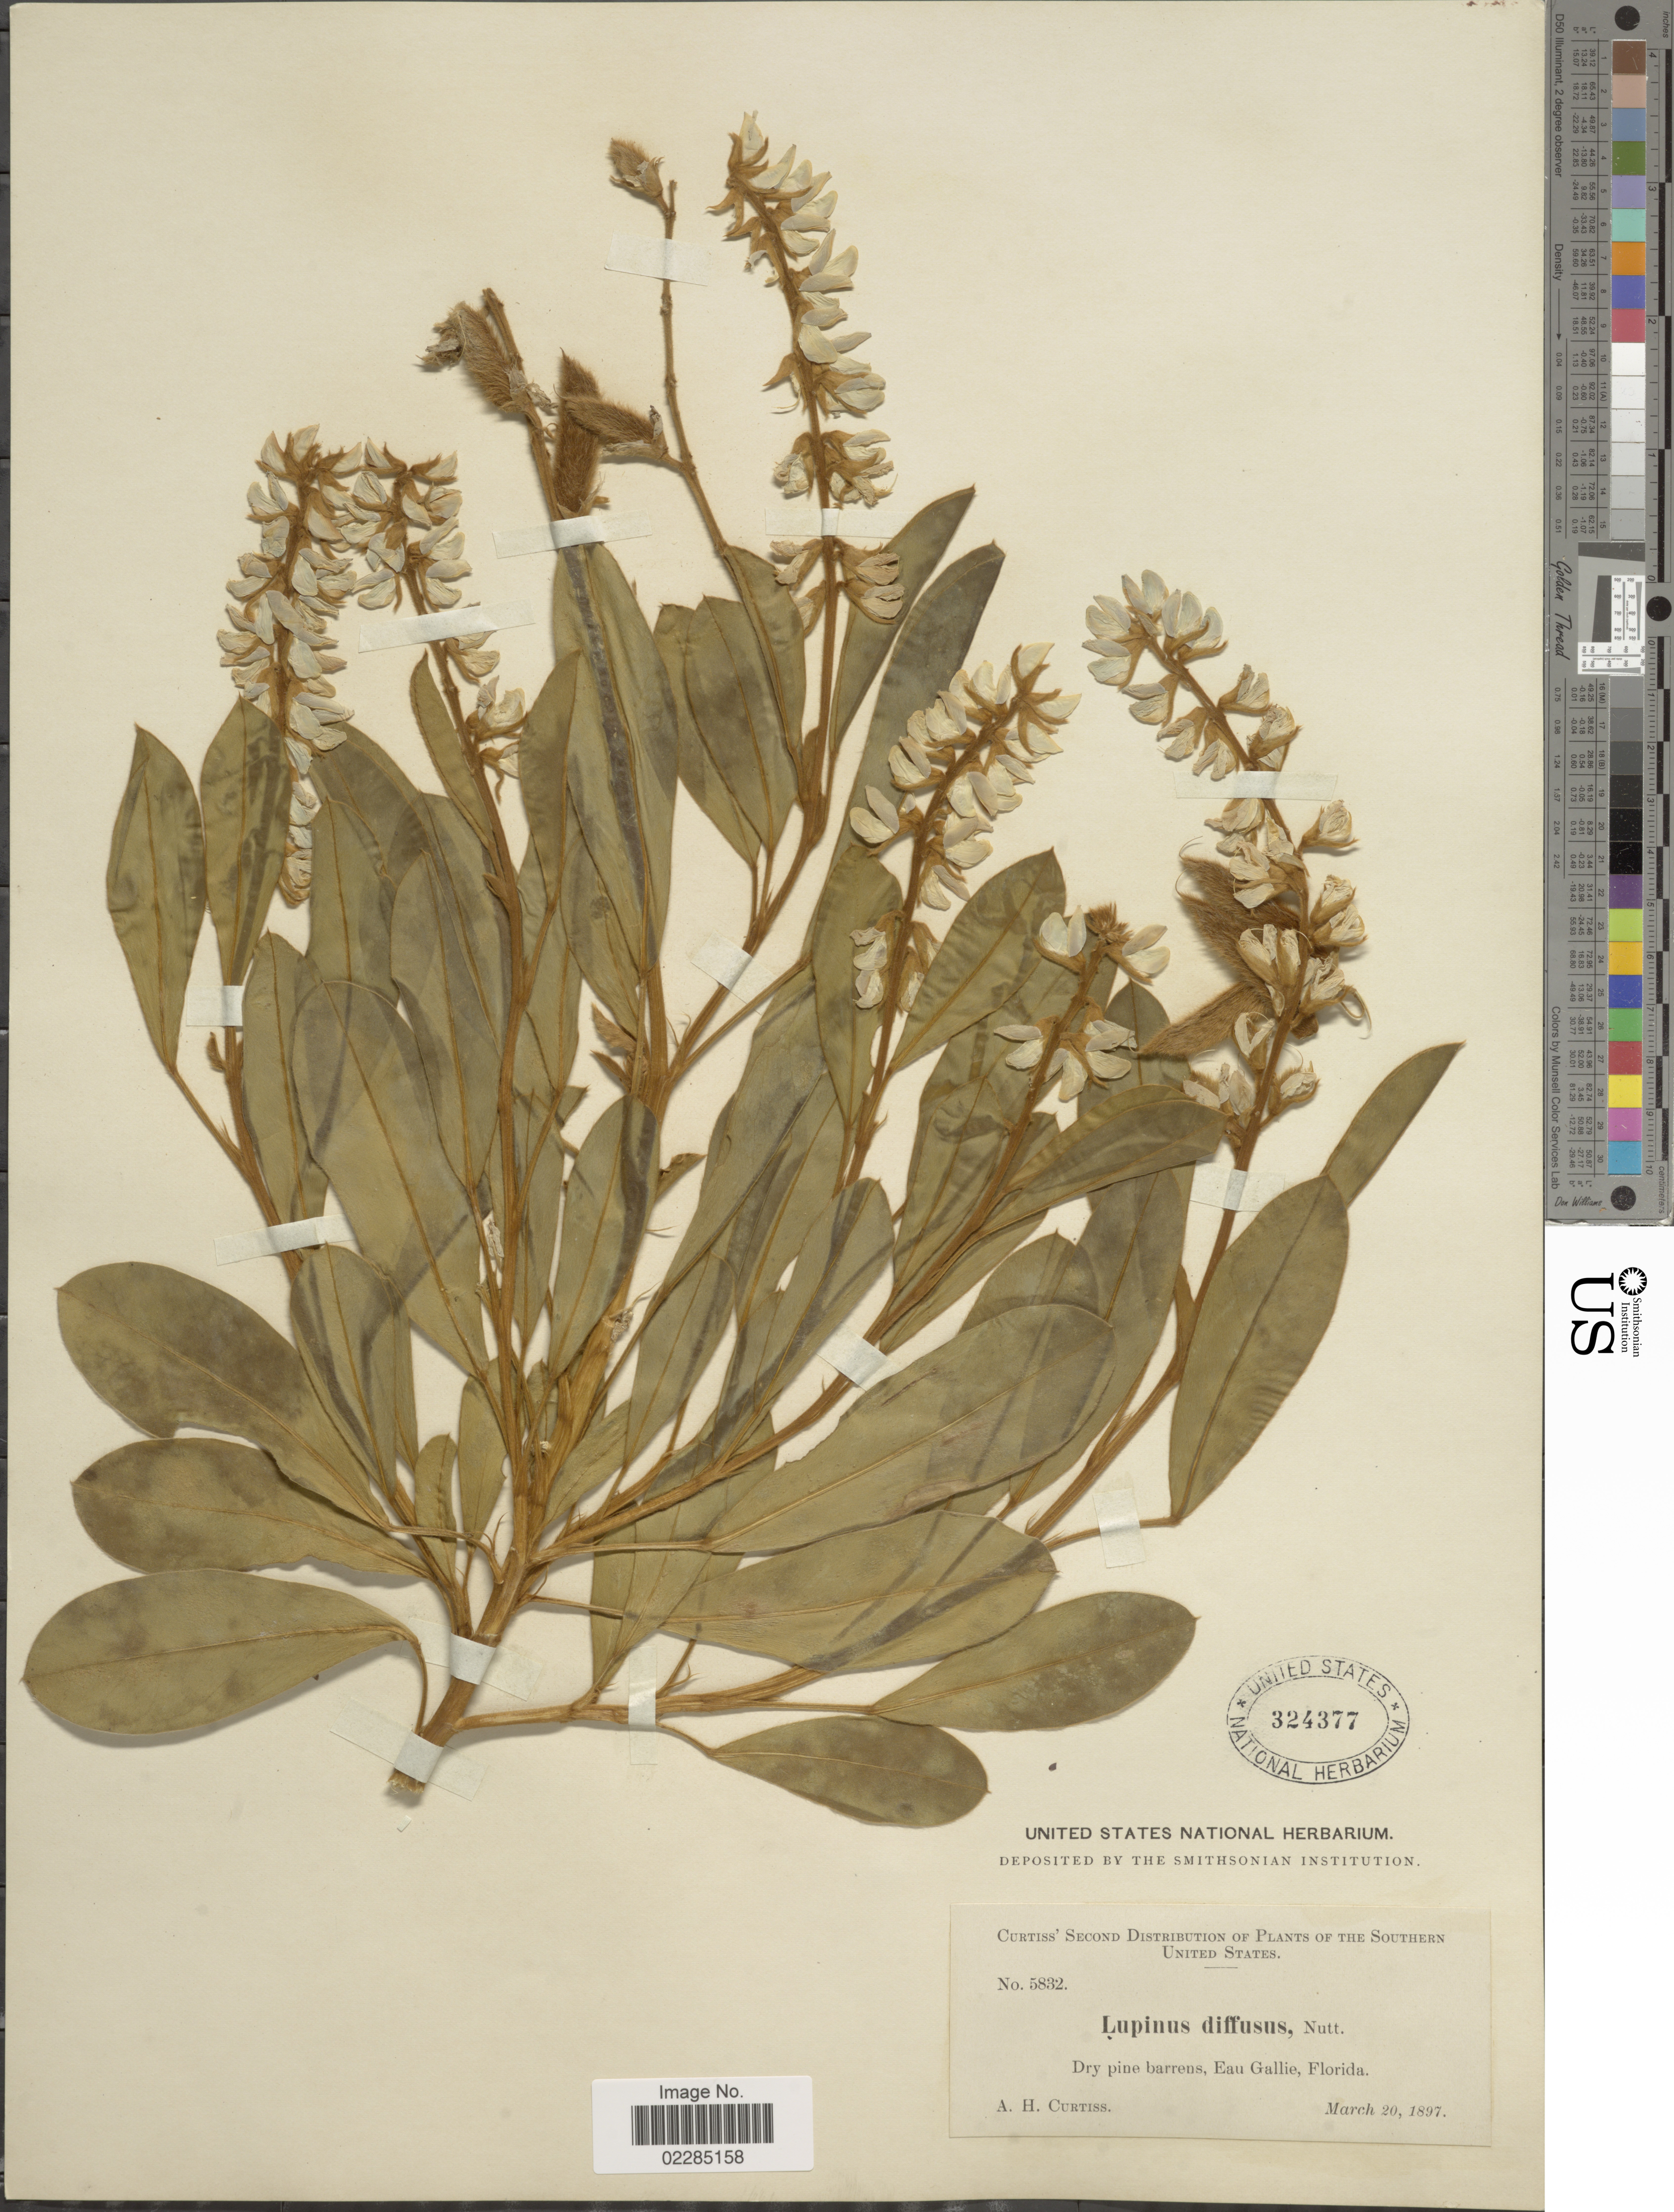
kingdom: Plantae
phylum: Tracheophyta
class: Magnoliopsida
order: Fabales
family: Fabaceae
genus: Lupinus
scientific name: Lupinus diffusus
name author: Nutt.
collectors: A. H. Curtiss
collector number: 5832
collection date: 1897-03-20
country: United States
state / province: Florida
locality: Dry pine barrens, Eau Gallie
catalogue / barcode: US 324377